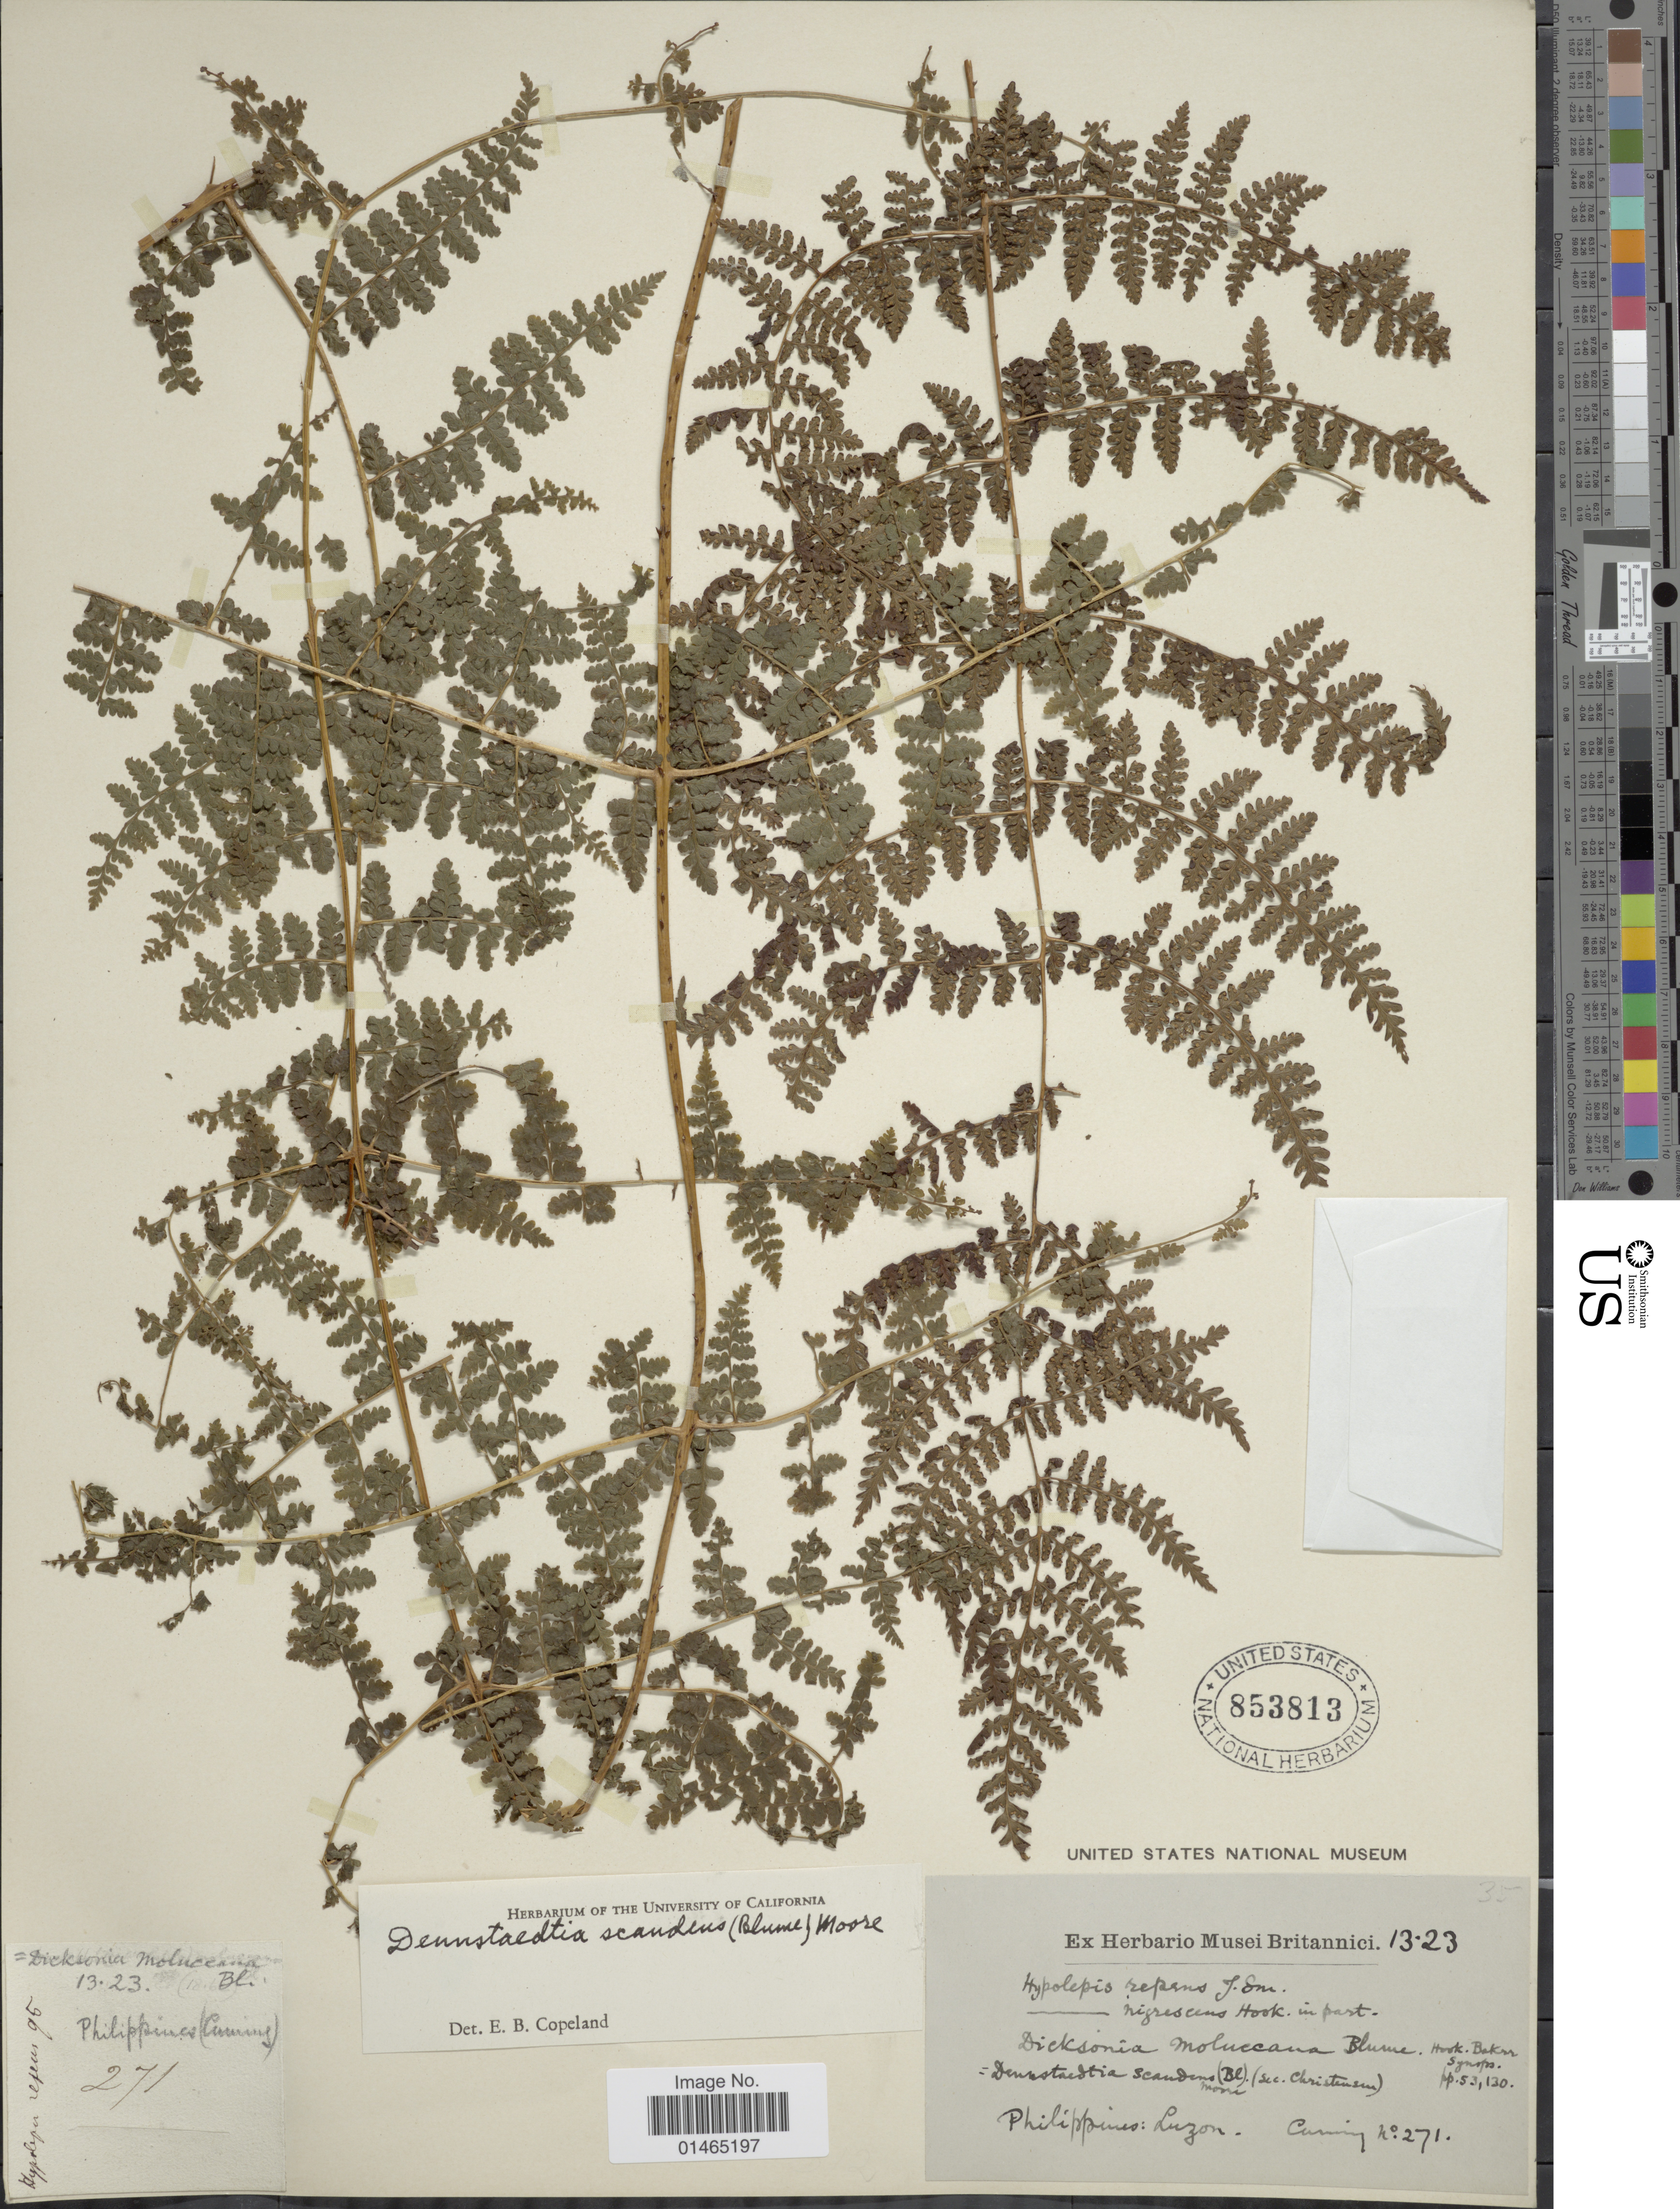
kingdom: Plantae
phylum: Tracheophyta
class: Polypodiopsida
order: Polypodiales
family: Dennstaedtiaceae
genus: Dennstaedtia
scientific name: Dennstaedtia scandens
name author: (Blume) S. Moore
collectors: -. Cuming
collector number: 271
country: Philippines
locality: Luzon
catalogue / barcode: US 853813